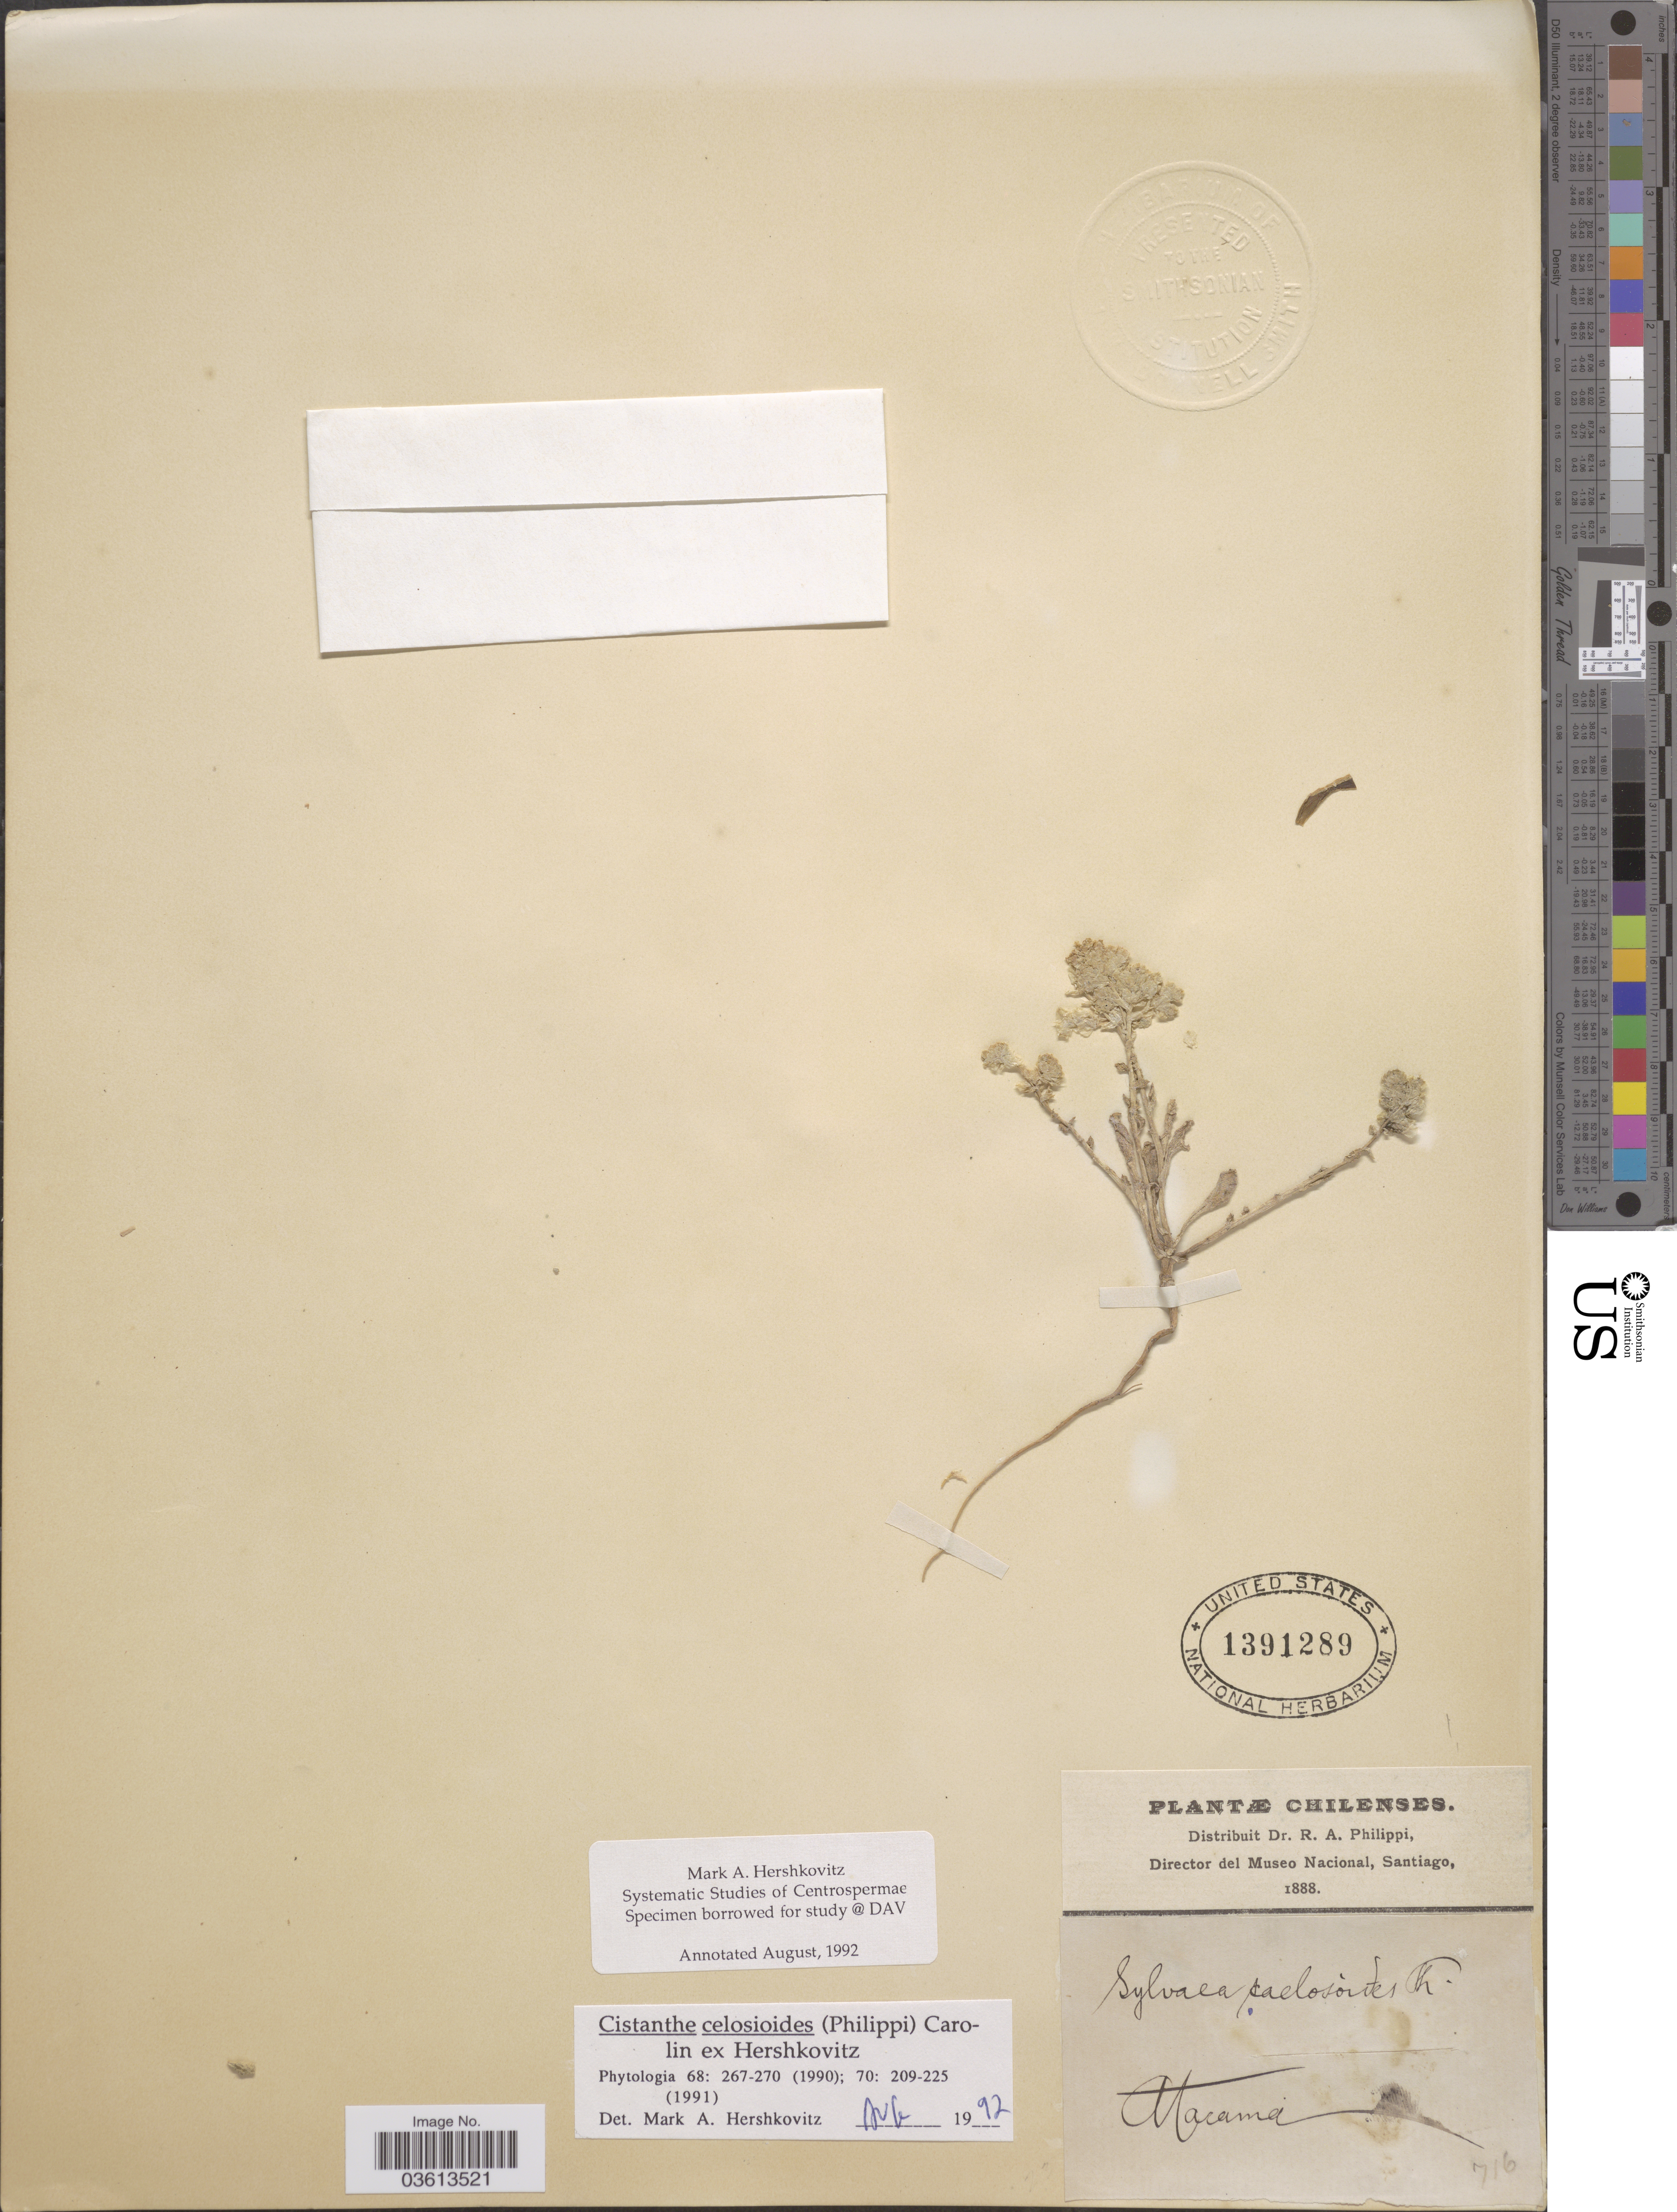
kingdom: Plantae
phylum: Tracheophyta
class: Magnoliopsida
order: Caryophyllales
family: Montiaceae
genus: Philippiamra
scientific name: Philippiamra celosioides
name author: (Phil.) Kuntze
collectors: ex. herb. R.A. Philippi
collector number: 716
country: Chile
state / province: Atacama (III)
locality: Atacama.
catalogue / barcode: US 1391289